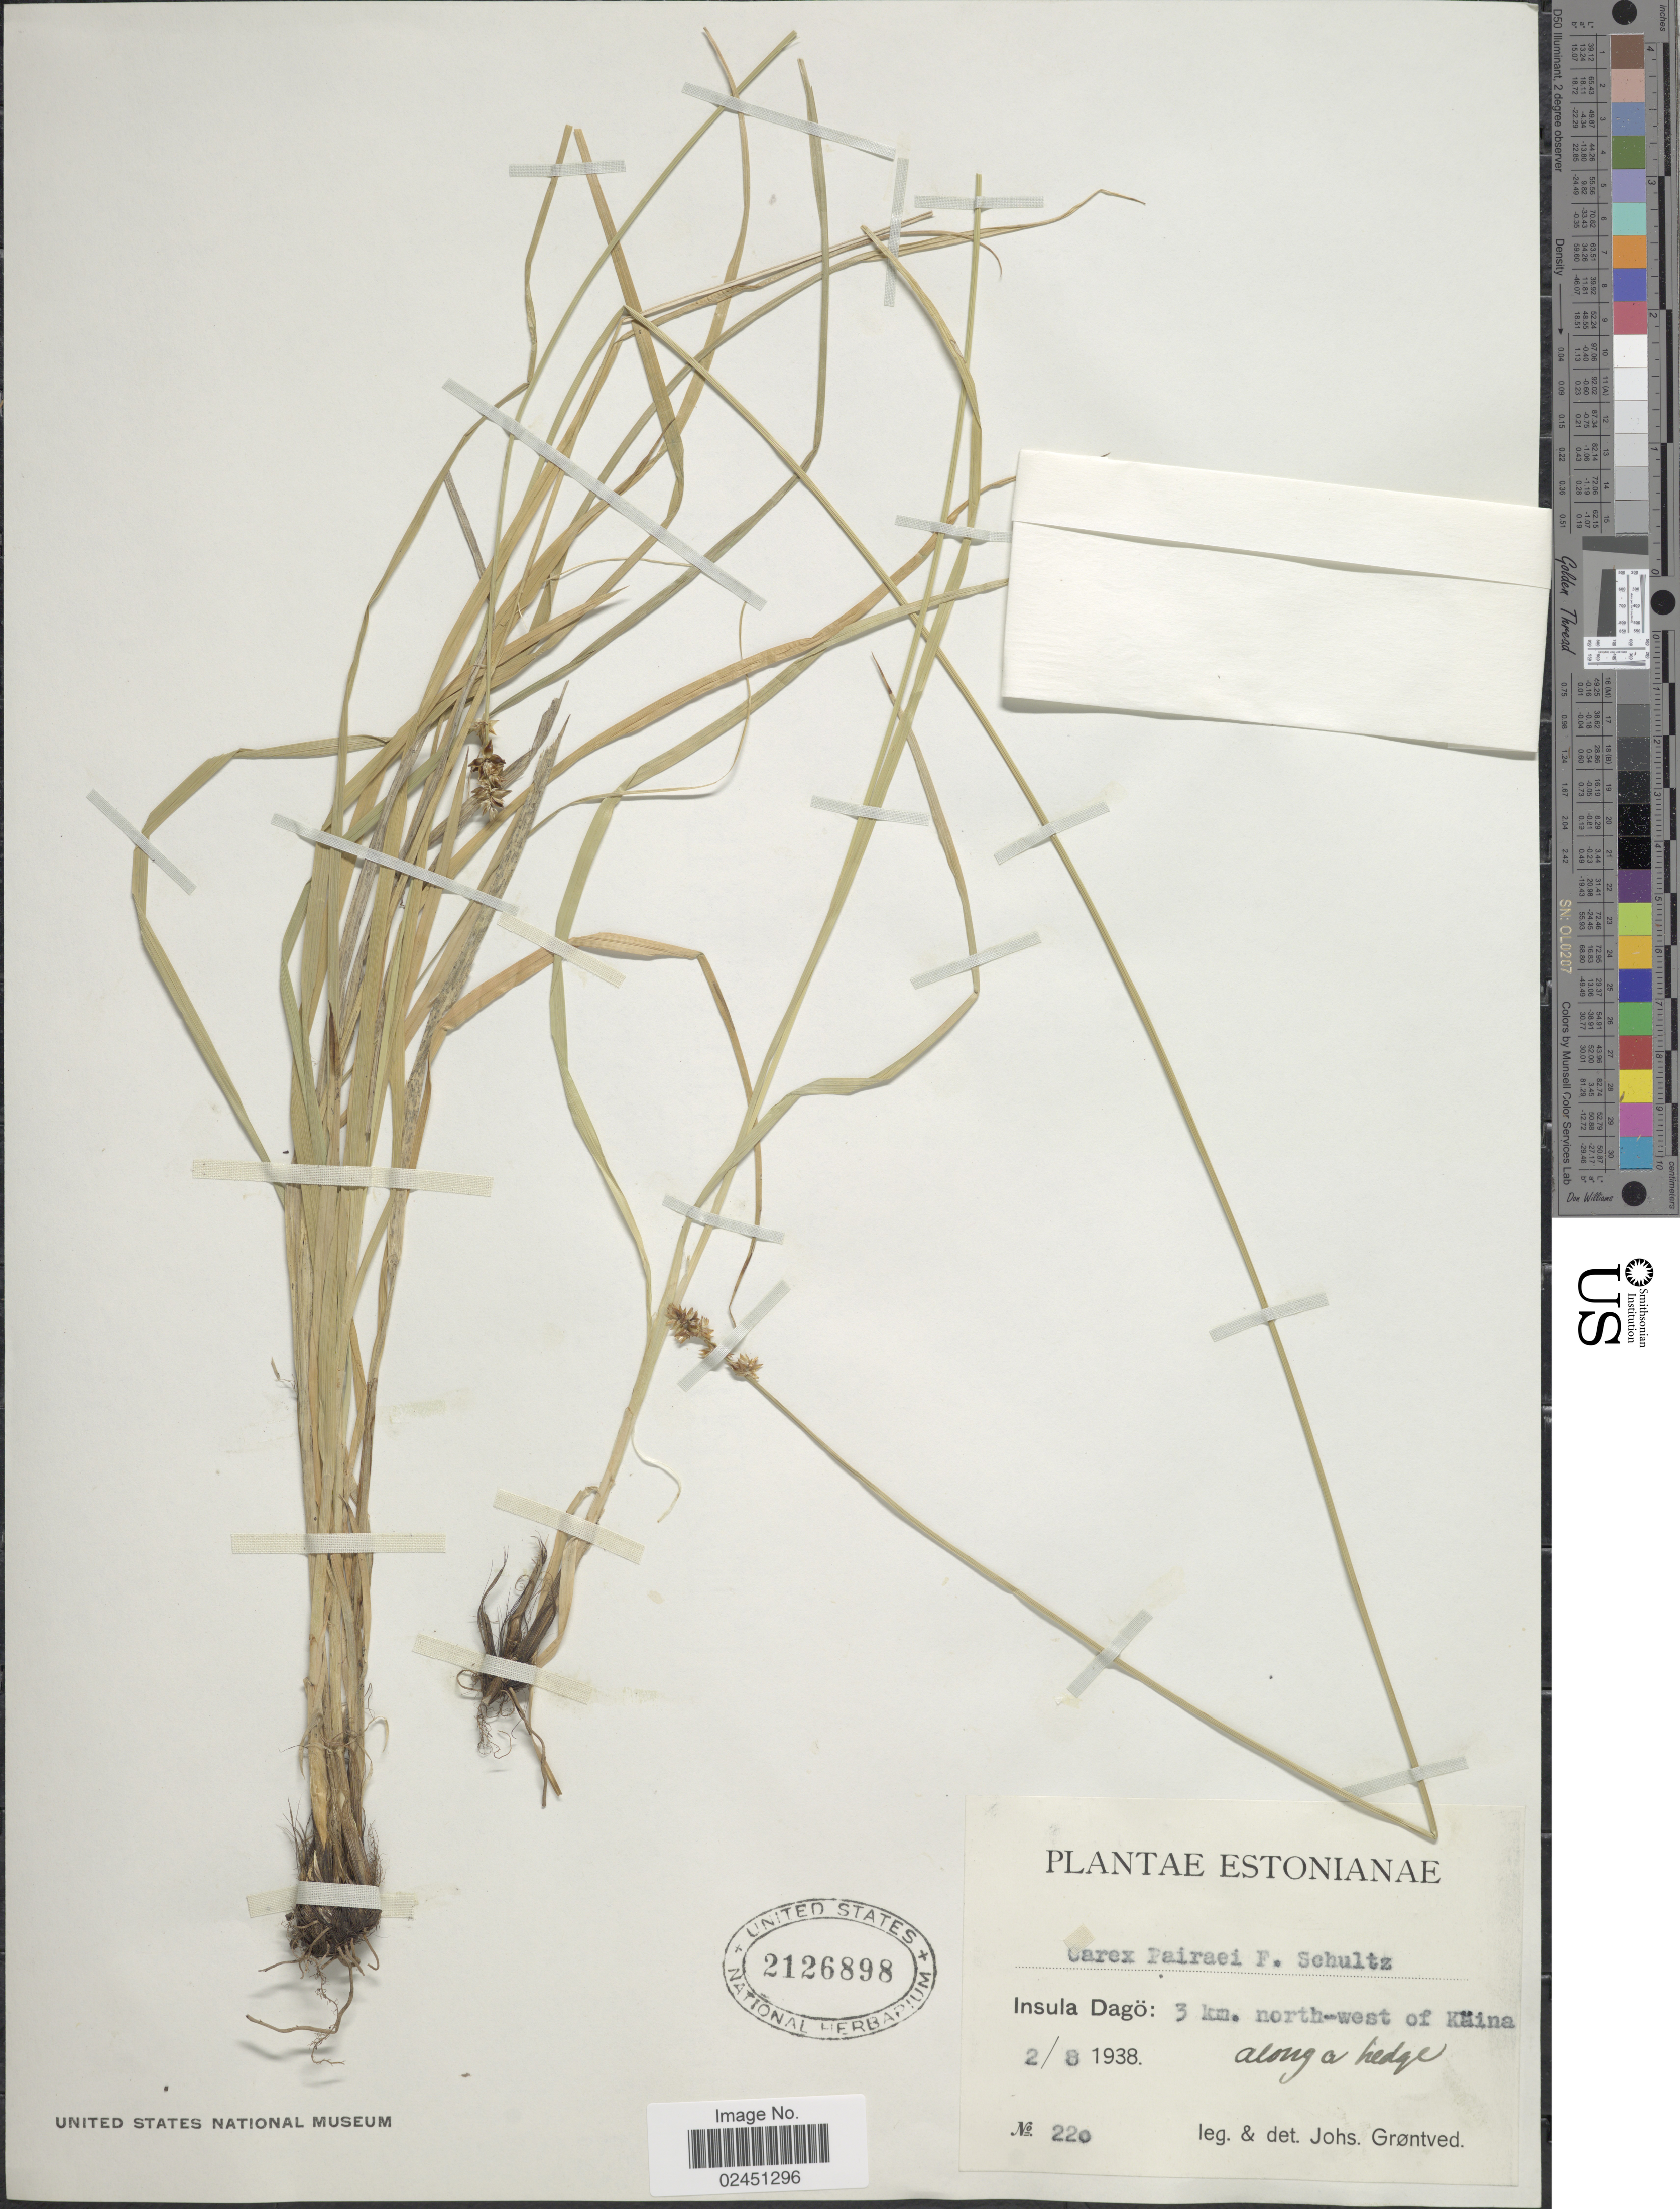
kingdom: Plantae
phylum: Tracheophyta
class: Liliopsida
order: Poales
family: Cyperaceae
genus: Carex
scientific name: Carex pairae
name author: F.W. Schultz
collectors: J. Gröntved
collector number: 220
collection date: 1938-08-02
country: Estonia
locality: Insula Dago: 3 km. north-west of Kaina, along a hedge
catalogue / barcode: US 2126898